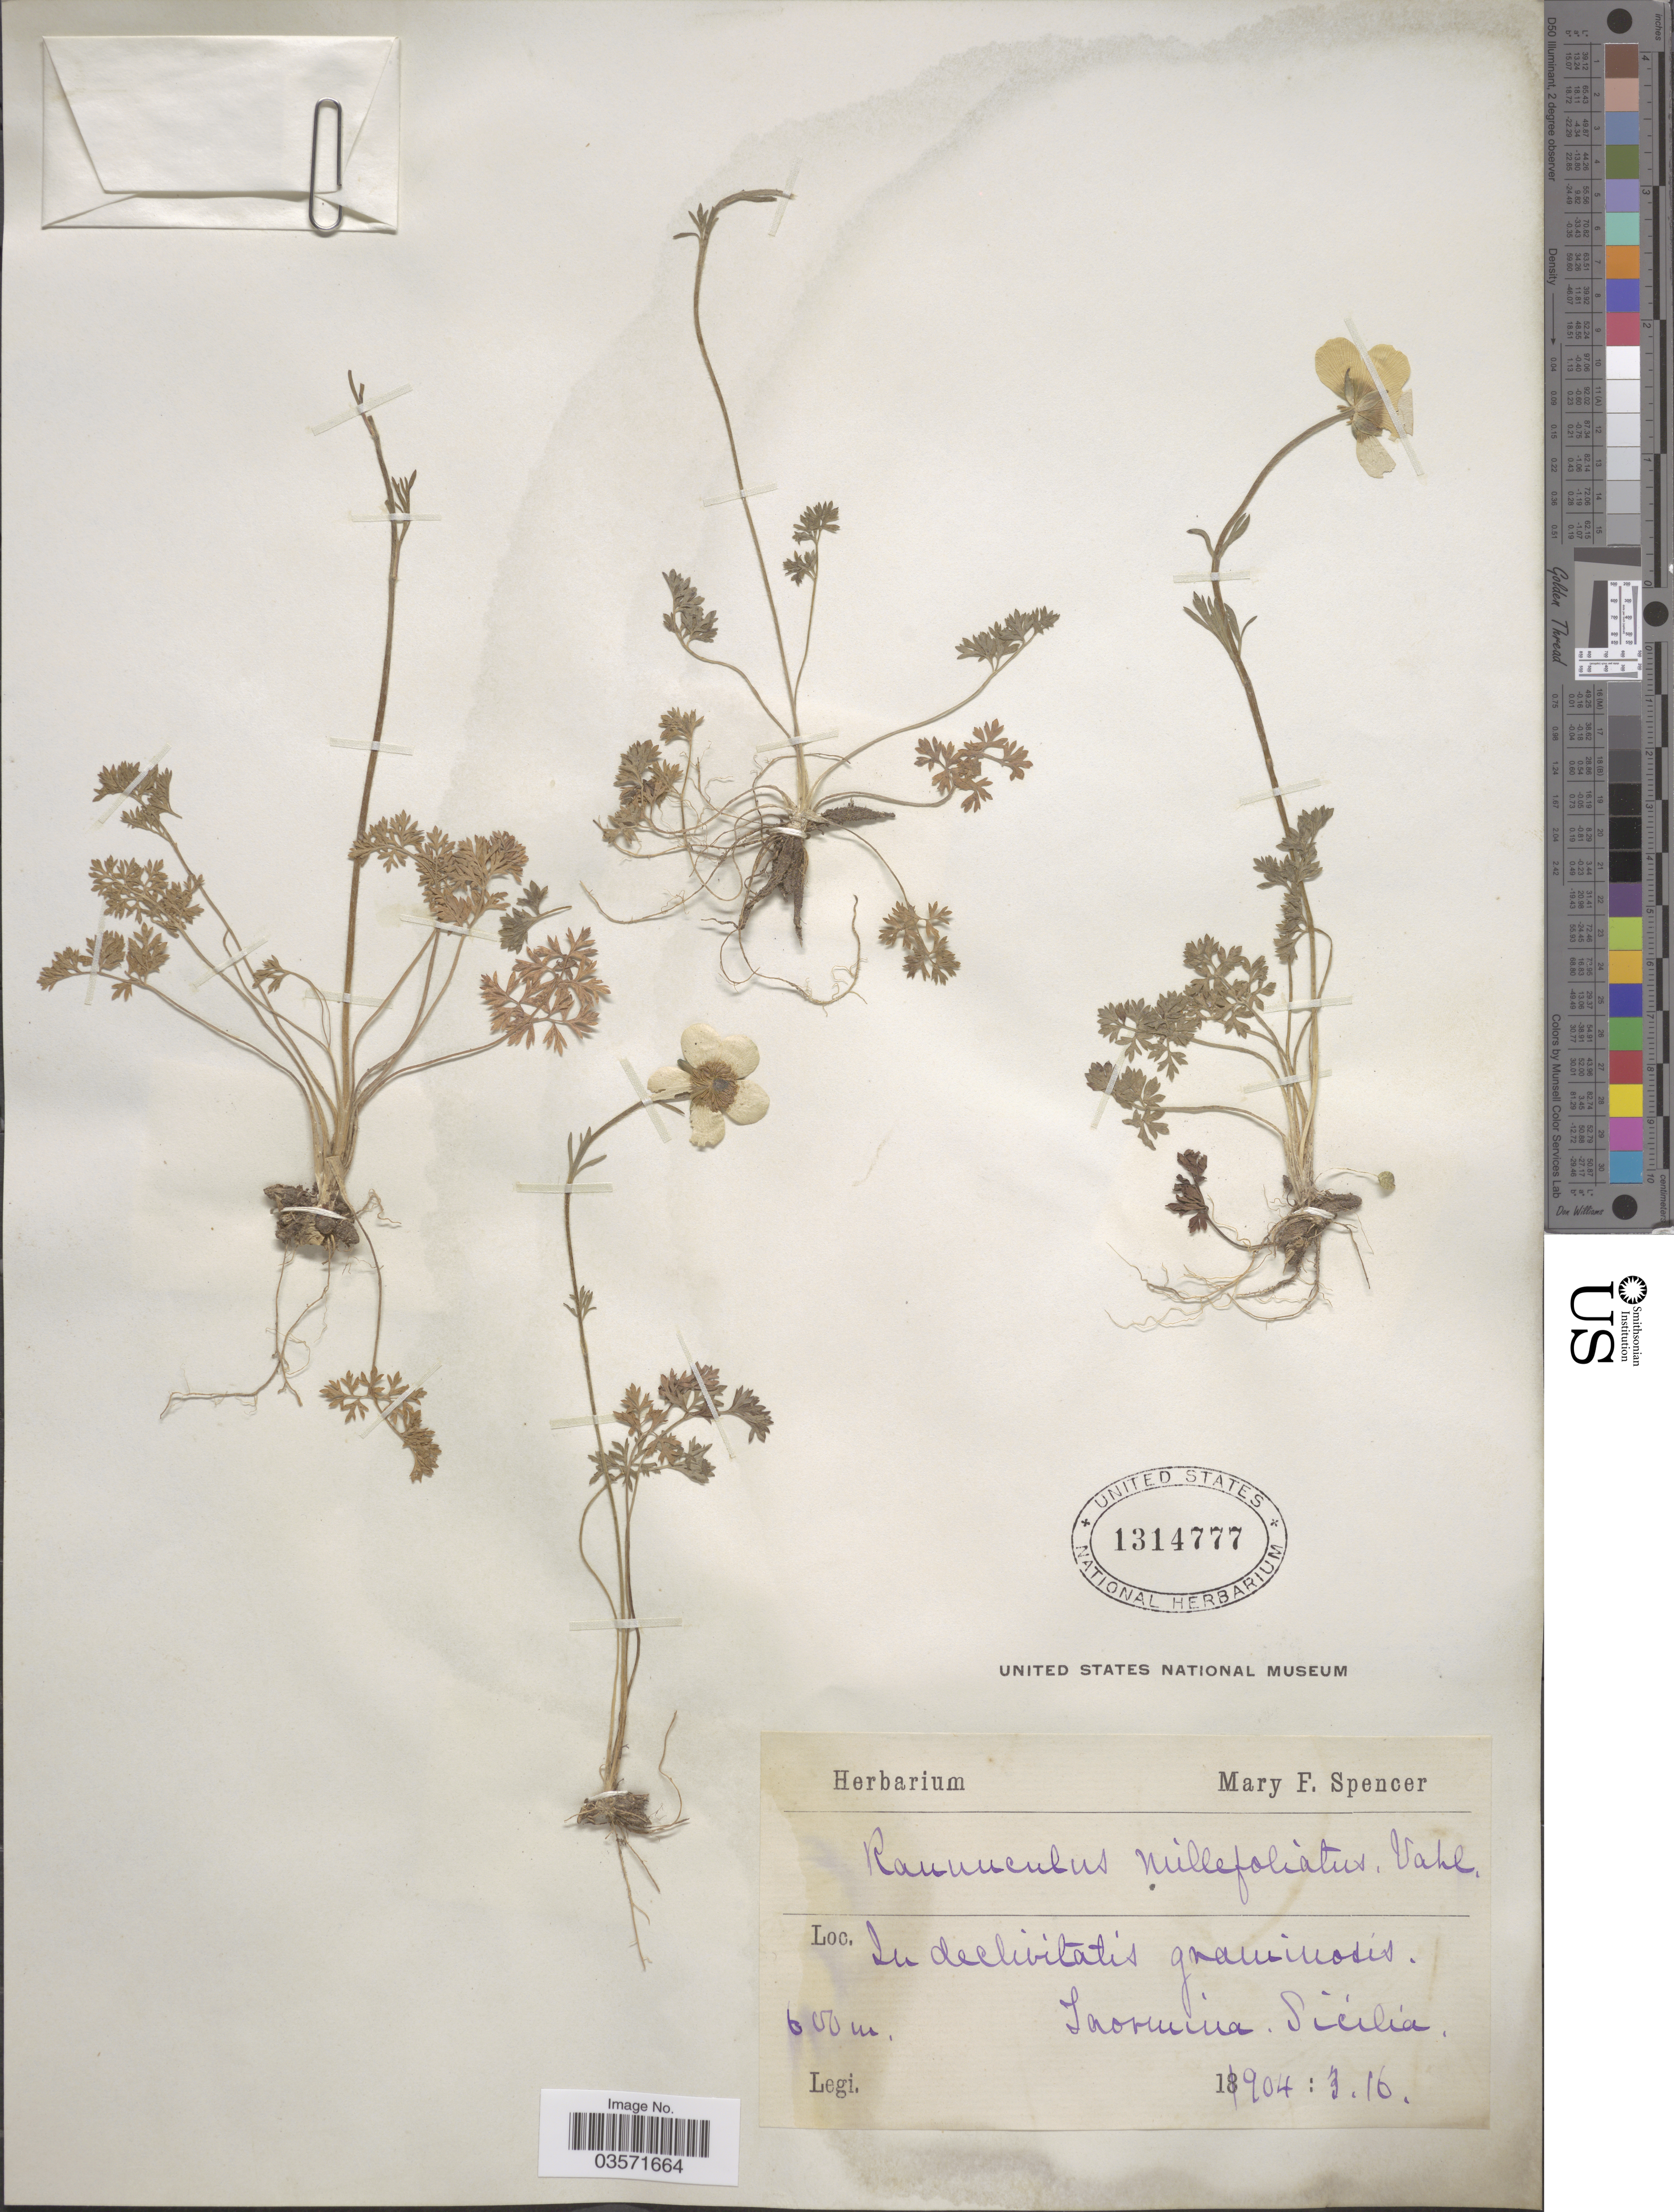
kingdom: Plantae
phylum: Tracheophyta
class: Magnoliopsida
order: Ranunculales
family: Ranunculaceae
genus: Ranunculus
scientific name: Ranunculus millefoliatus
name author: Vahl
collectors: ex herb. Spencer, Mary Fiske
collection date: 1904-03-16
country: Italy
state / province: Siciliana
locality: In declivitatis graminosis. Taormina.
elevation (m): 600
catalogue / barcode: US 1314777